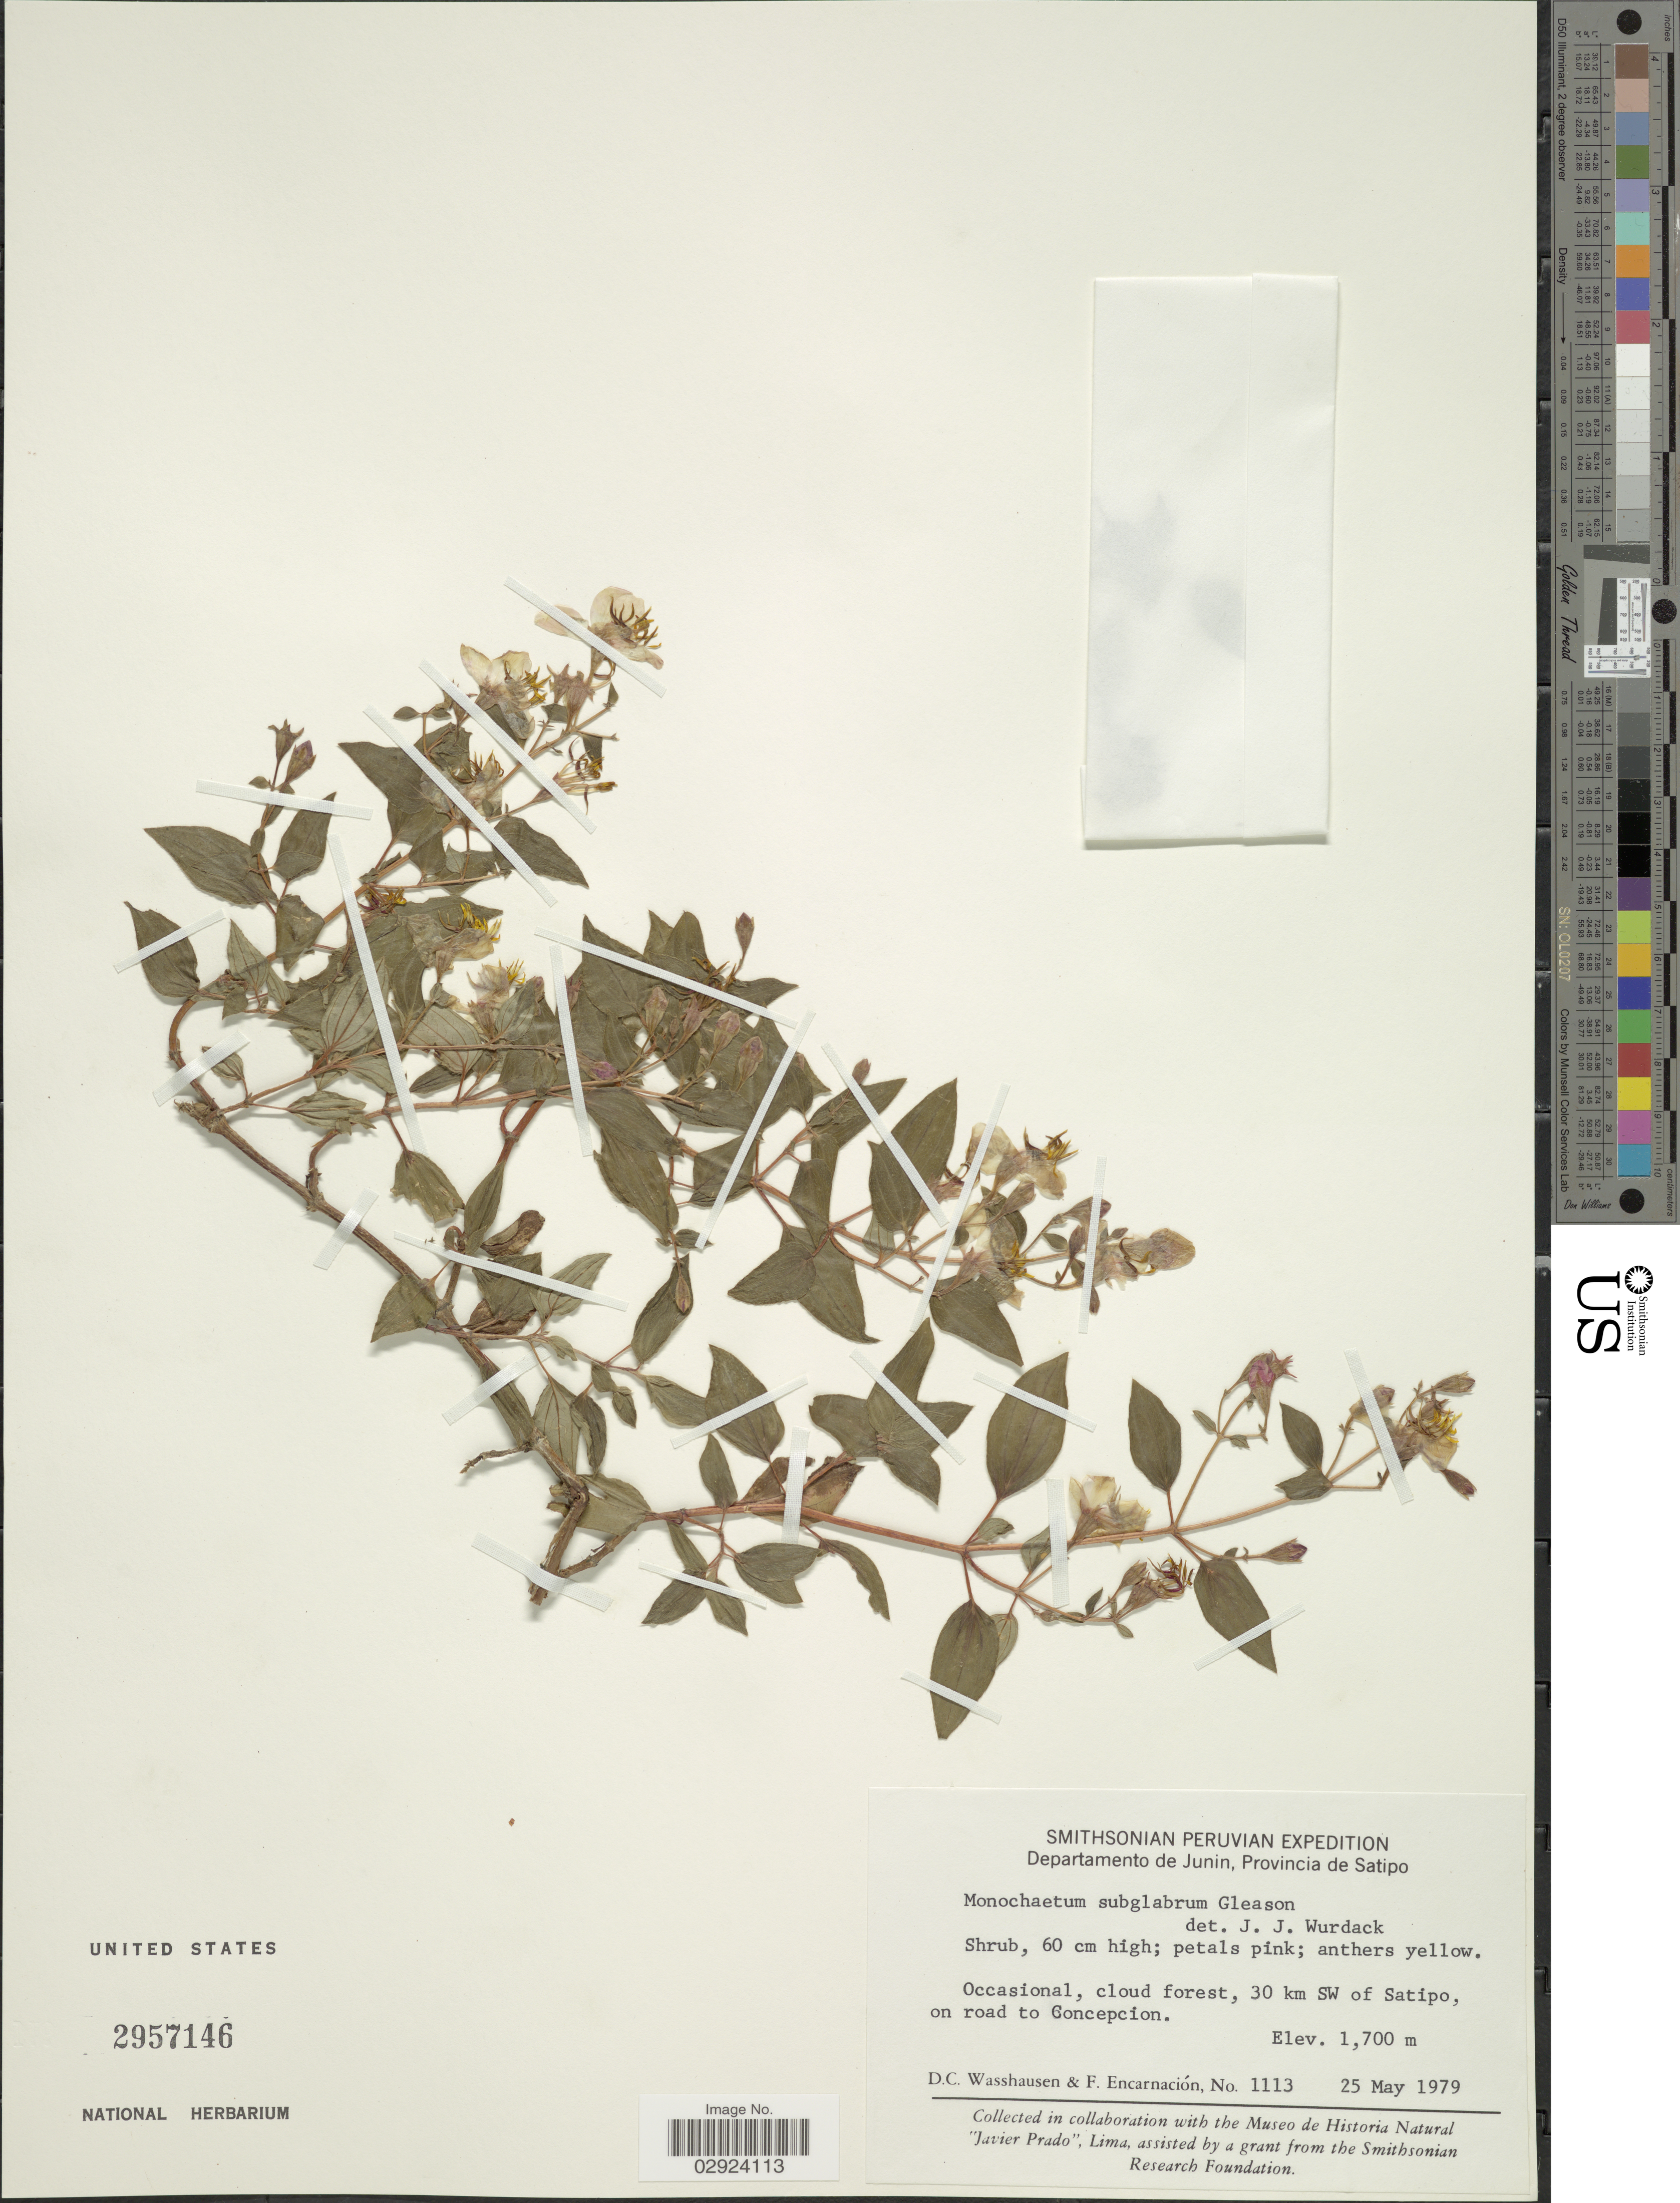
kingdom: Plantae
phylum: Tracheophyta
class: Magnoliopsida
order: Myrtales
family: Melastomataceae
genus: Monochaetum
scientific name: Monochaetum subglabrum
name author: Gleason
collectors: D. C. Wasshausen & F. Encarnación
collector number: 1113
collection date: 1979-05-25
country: Peru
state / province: Junín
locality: Departamento de Junin, Provincia de Satipo, 30 km SW of Satipo, on roaf to Concepcion.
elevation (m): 1700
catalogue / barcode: US 2957146